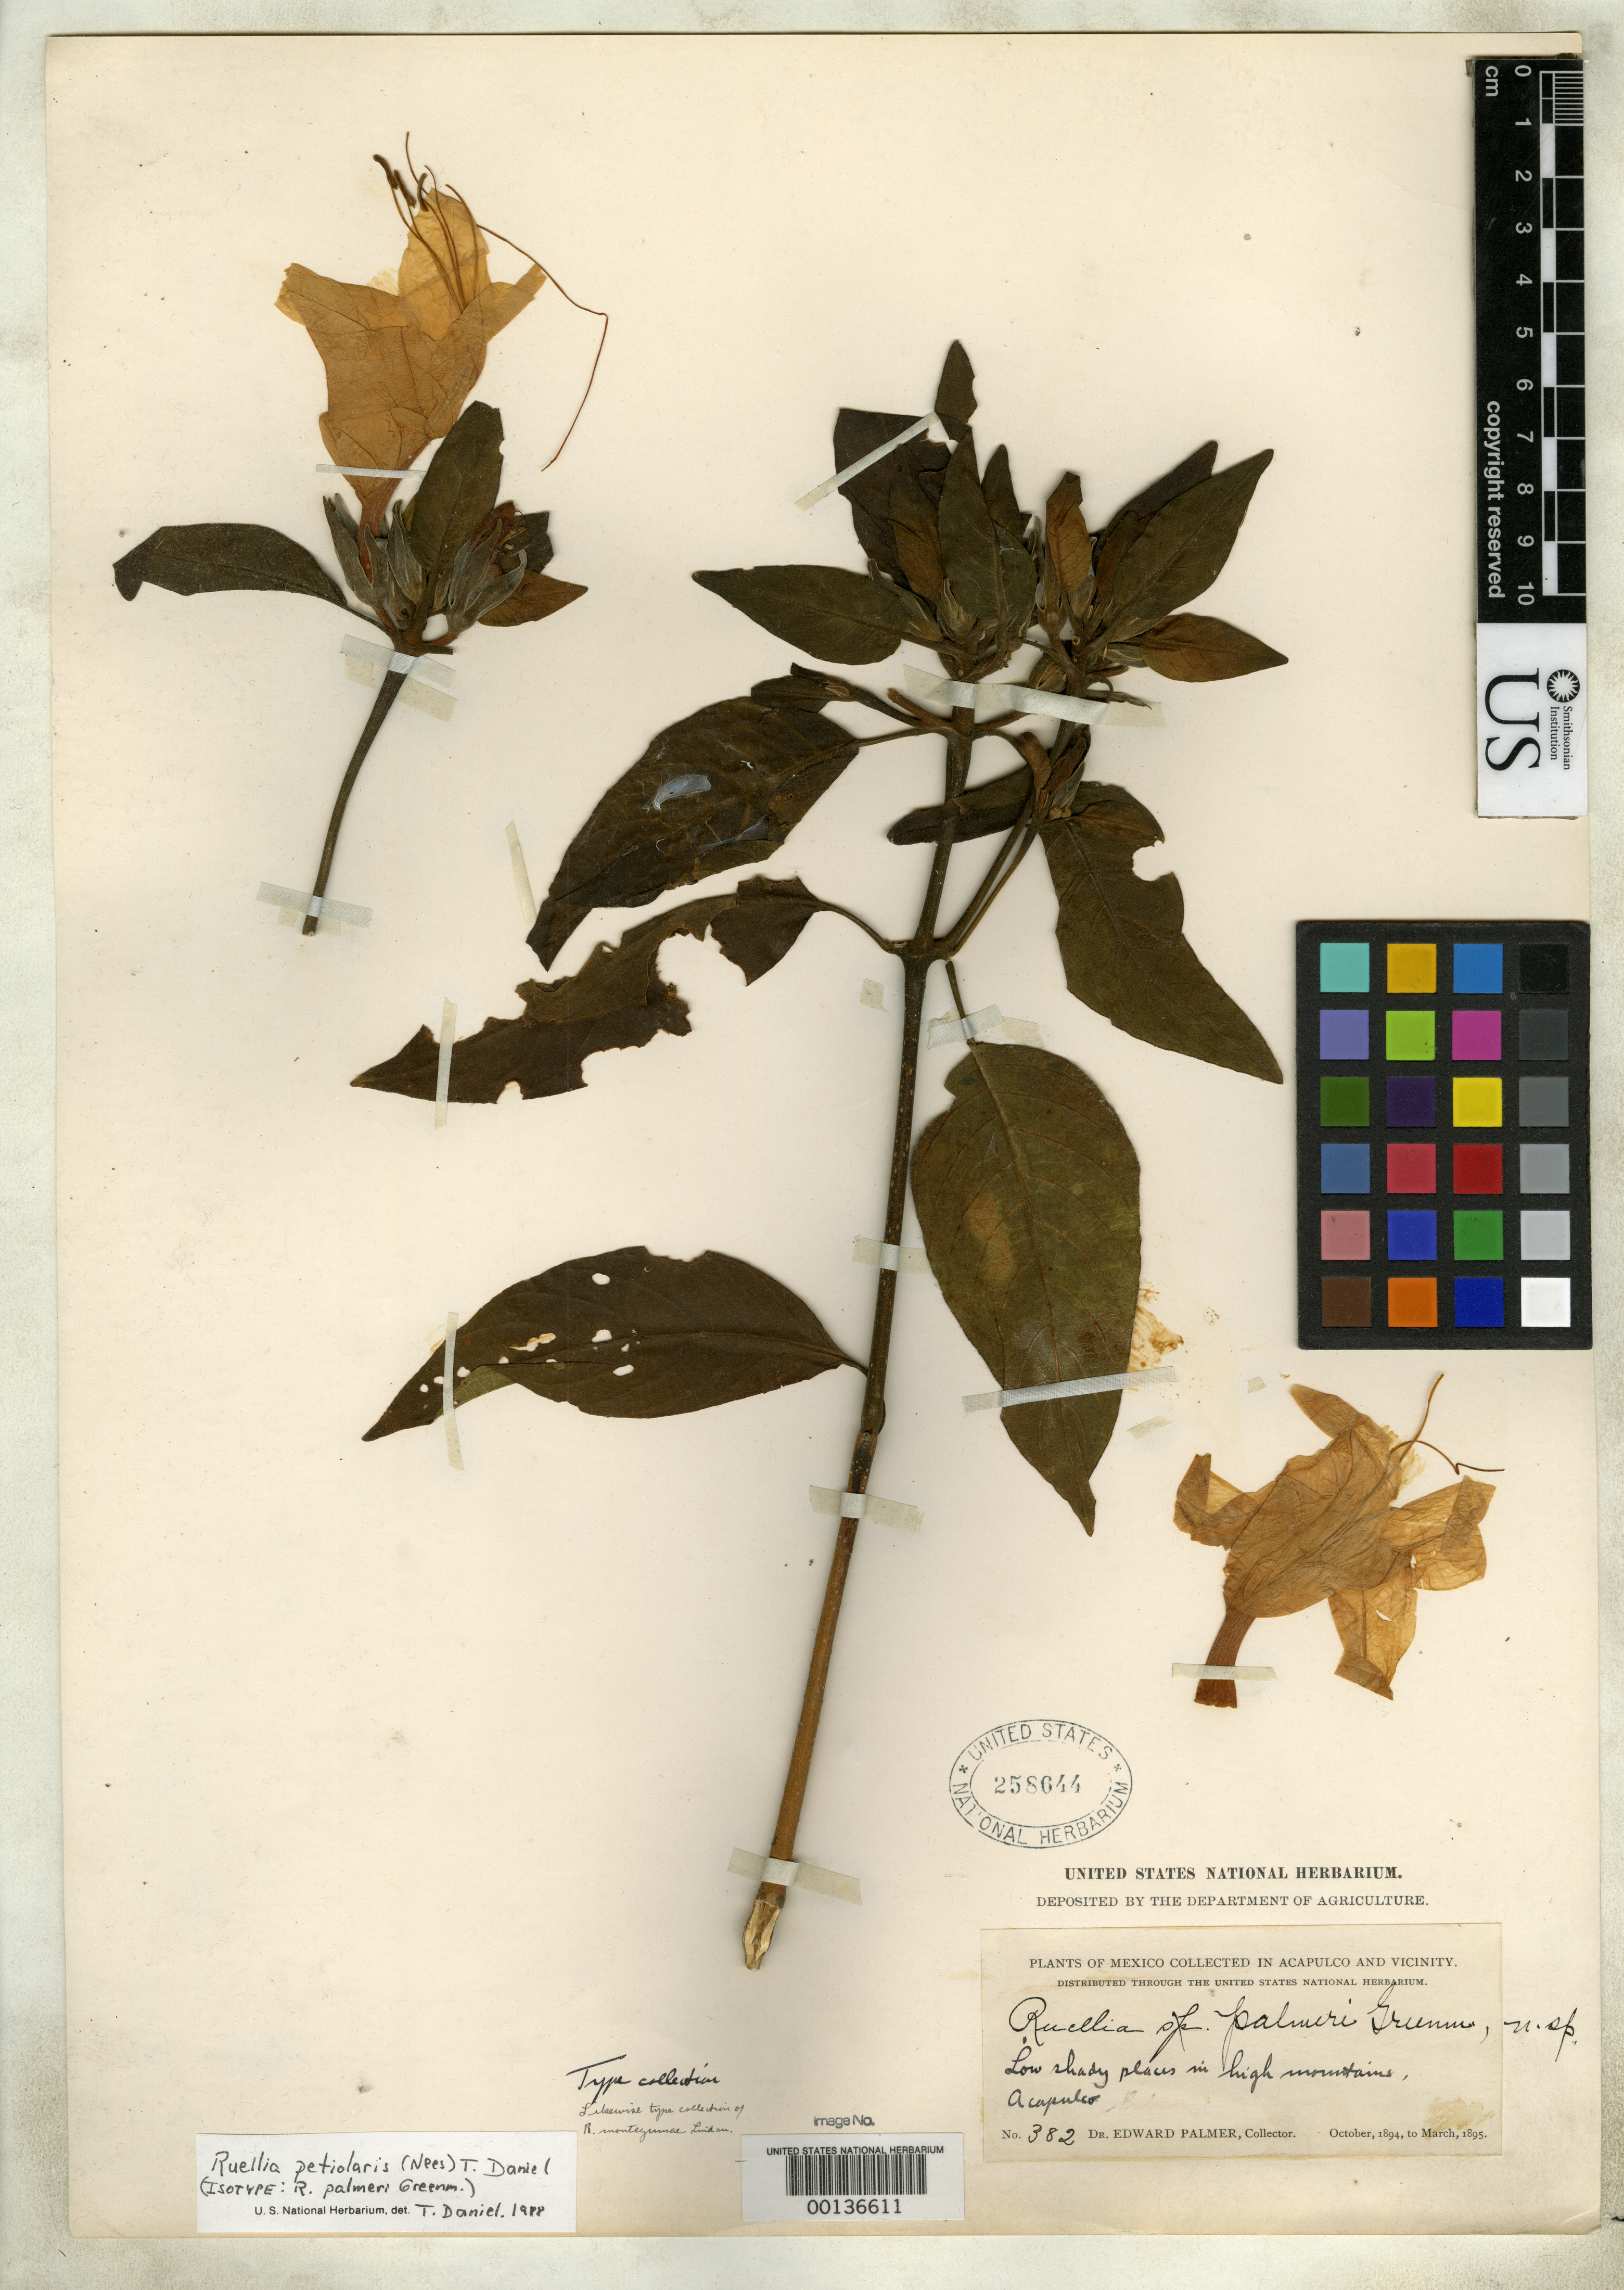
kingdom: Plantae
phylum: Tracheophyta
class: Magnoliopsida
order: Lamiales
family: Acanthaceae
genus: Ruellia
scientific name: Ruellia palmeri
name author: Greenm.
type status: Isotype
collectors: E. Palmer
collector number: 382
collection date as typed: Oct 1894 to -- Mar 1895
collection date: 1894-10/1895-03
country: Mexico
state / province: Guerrero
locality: Vicinity of Acapulco.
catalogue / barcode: US 258644